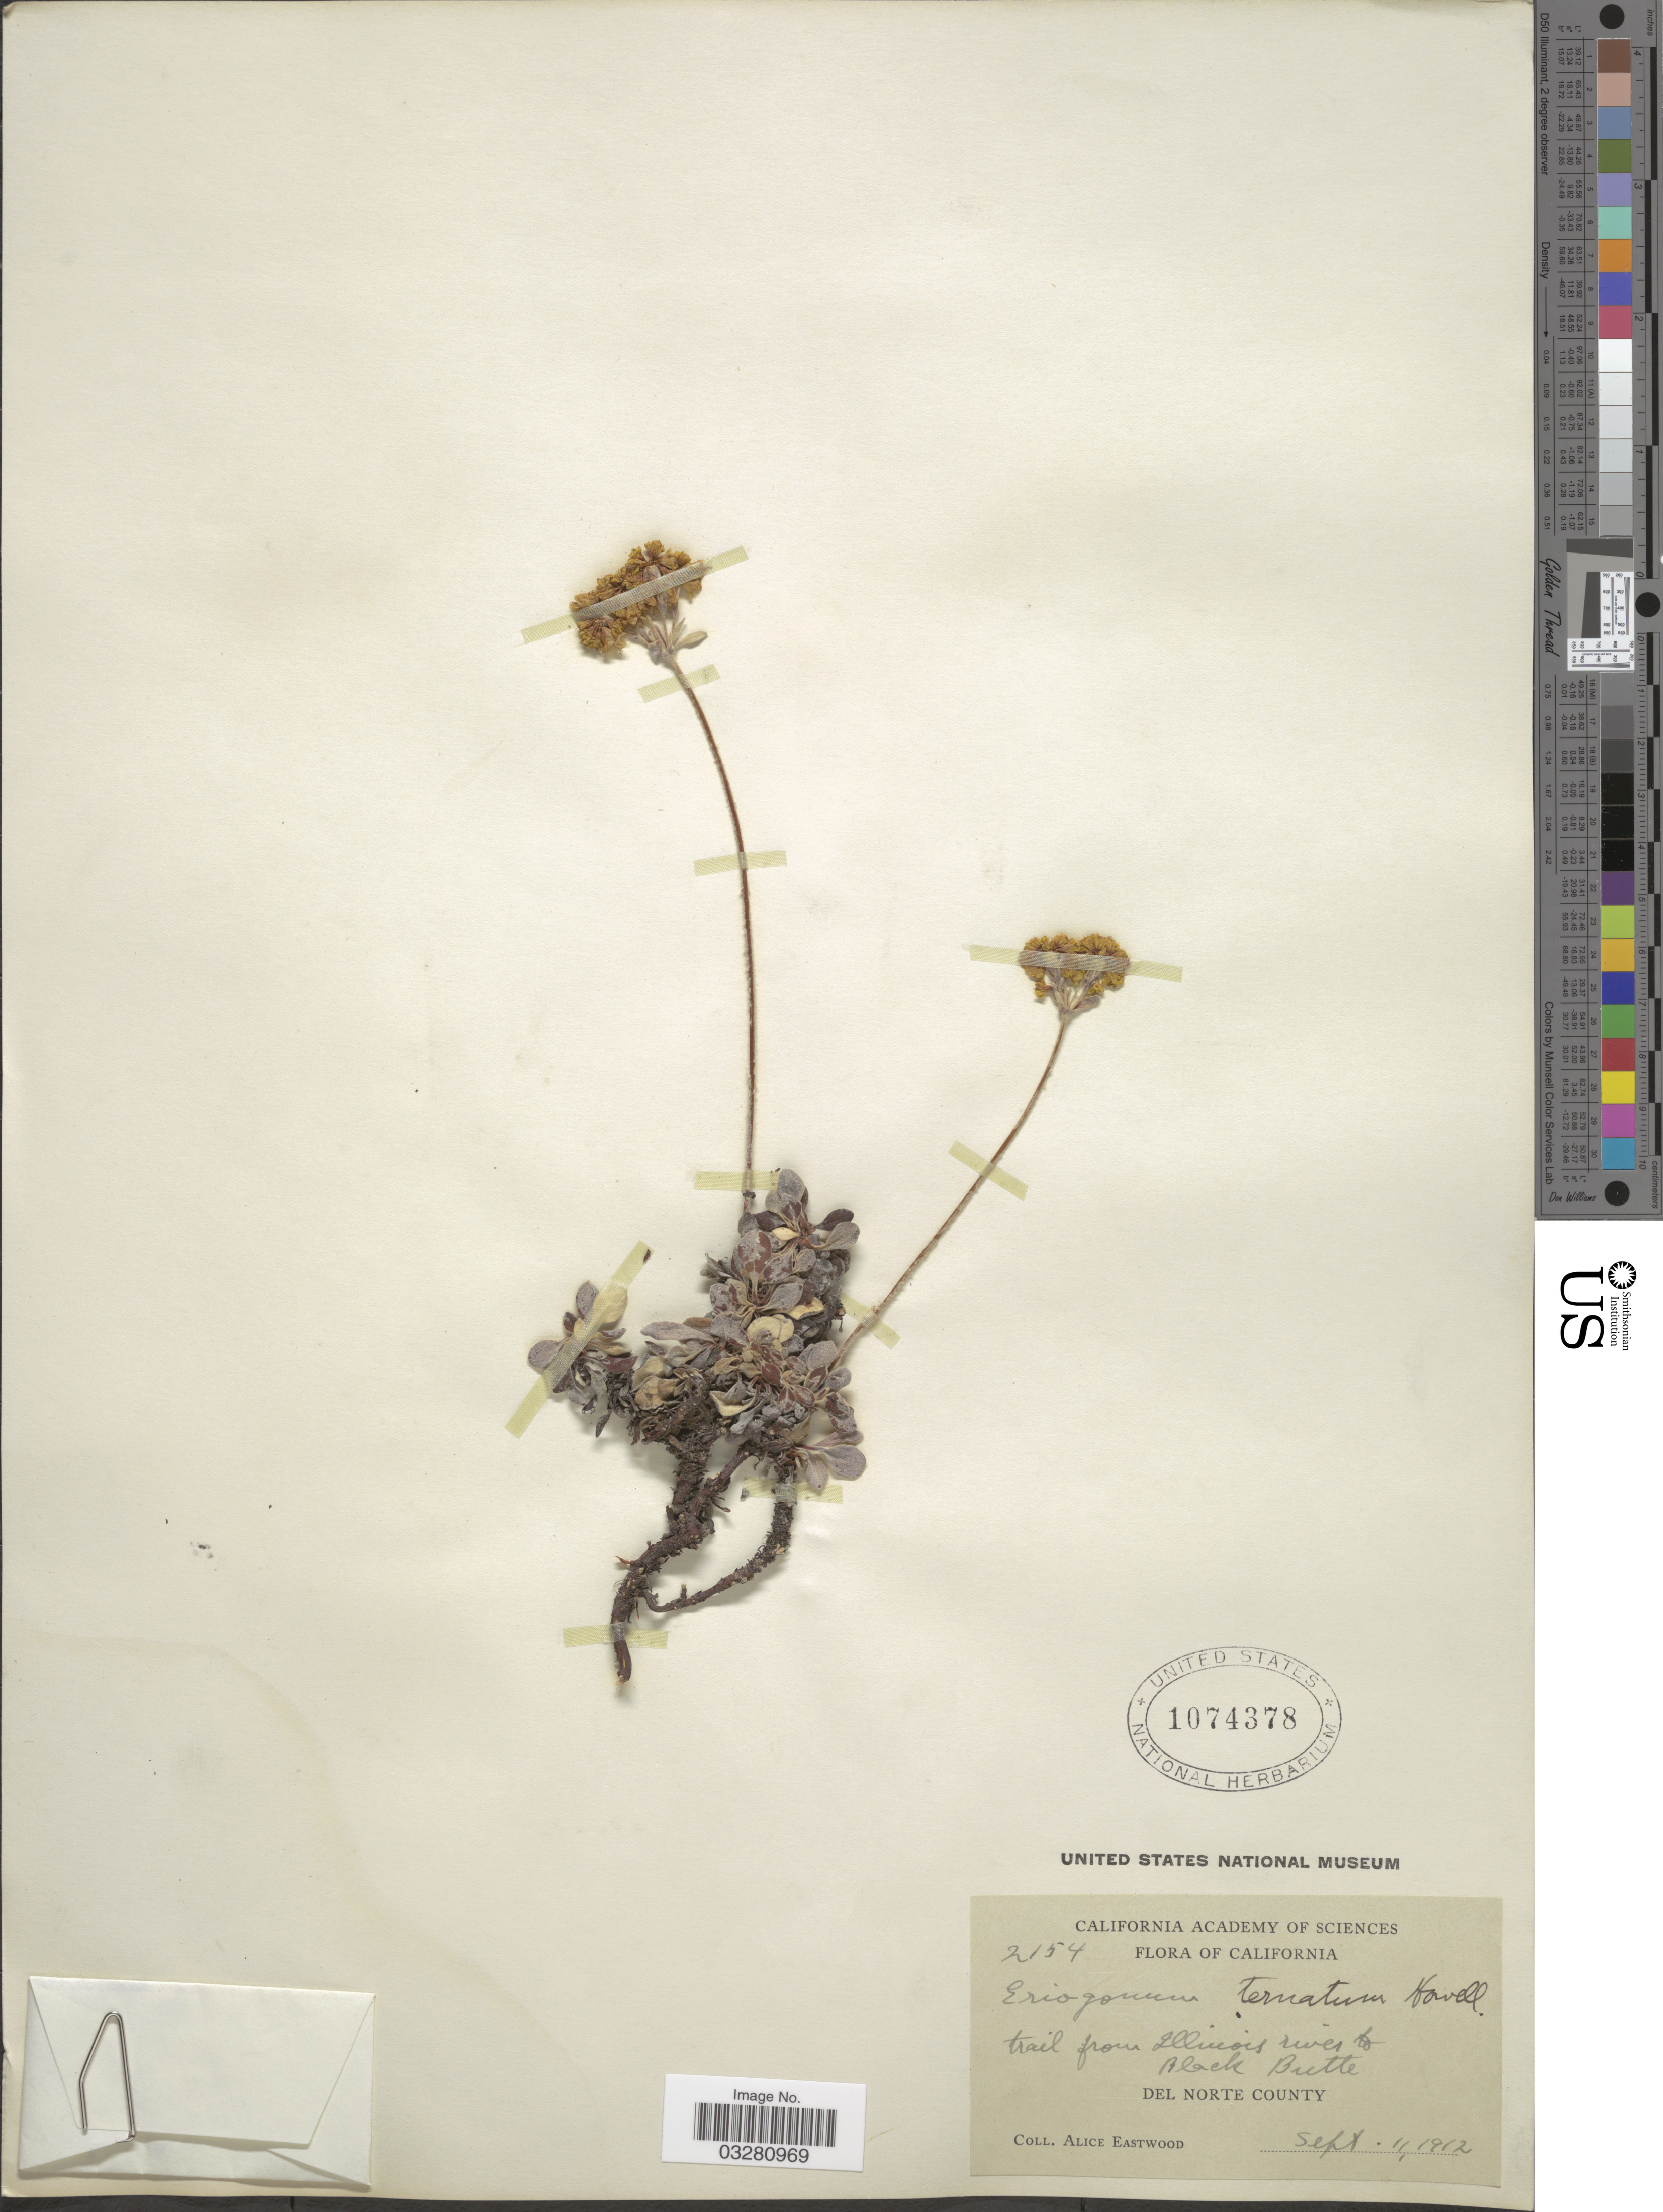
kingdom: Plantae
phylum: Tracheophyta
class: Magnoliopsida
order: Caryophyllales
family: Polygonaceae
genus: Eriogonum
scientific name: Eriogonum ternatum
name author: J.T. Howell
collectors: A. Eastwood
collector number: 2154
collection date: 1912-09-11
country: United States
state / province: California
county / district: Del Norte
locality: Trail from Illinois river to Black Butte. Del Norte County.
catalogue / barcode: US 1074378